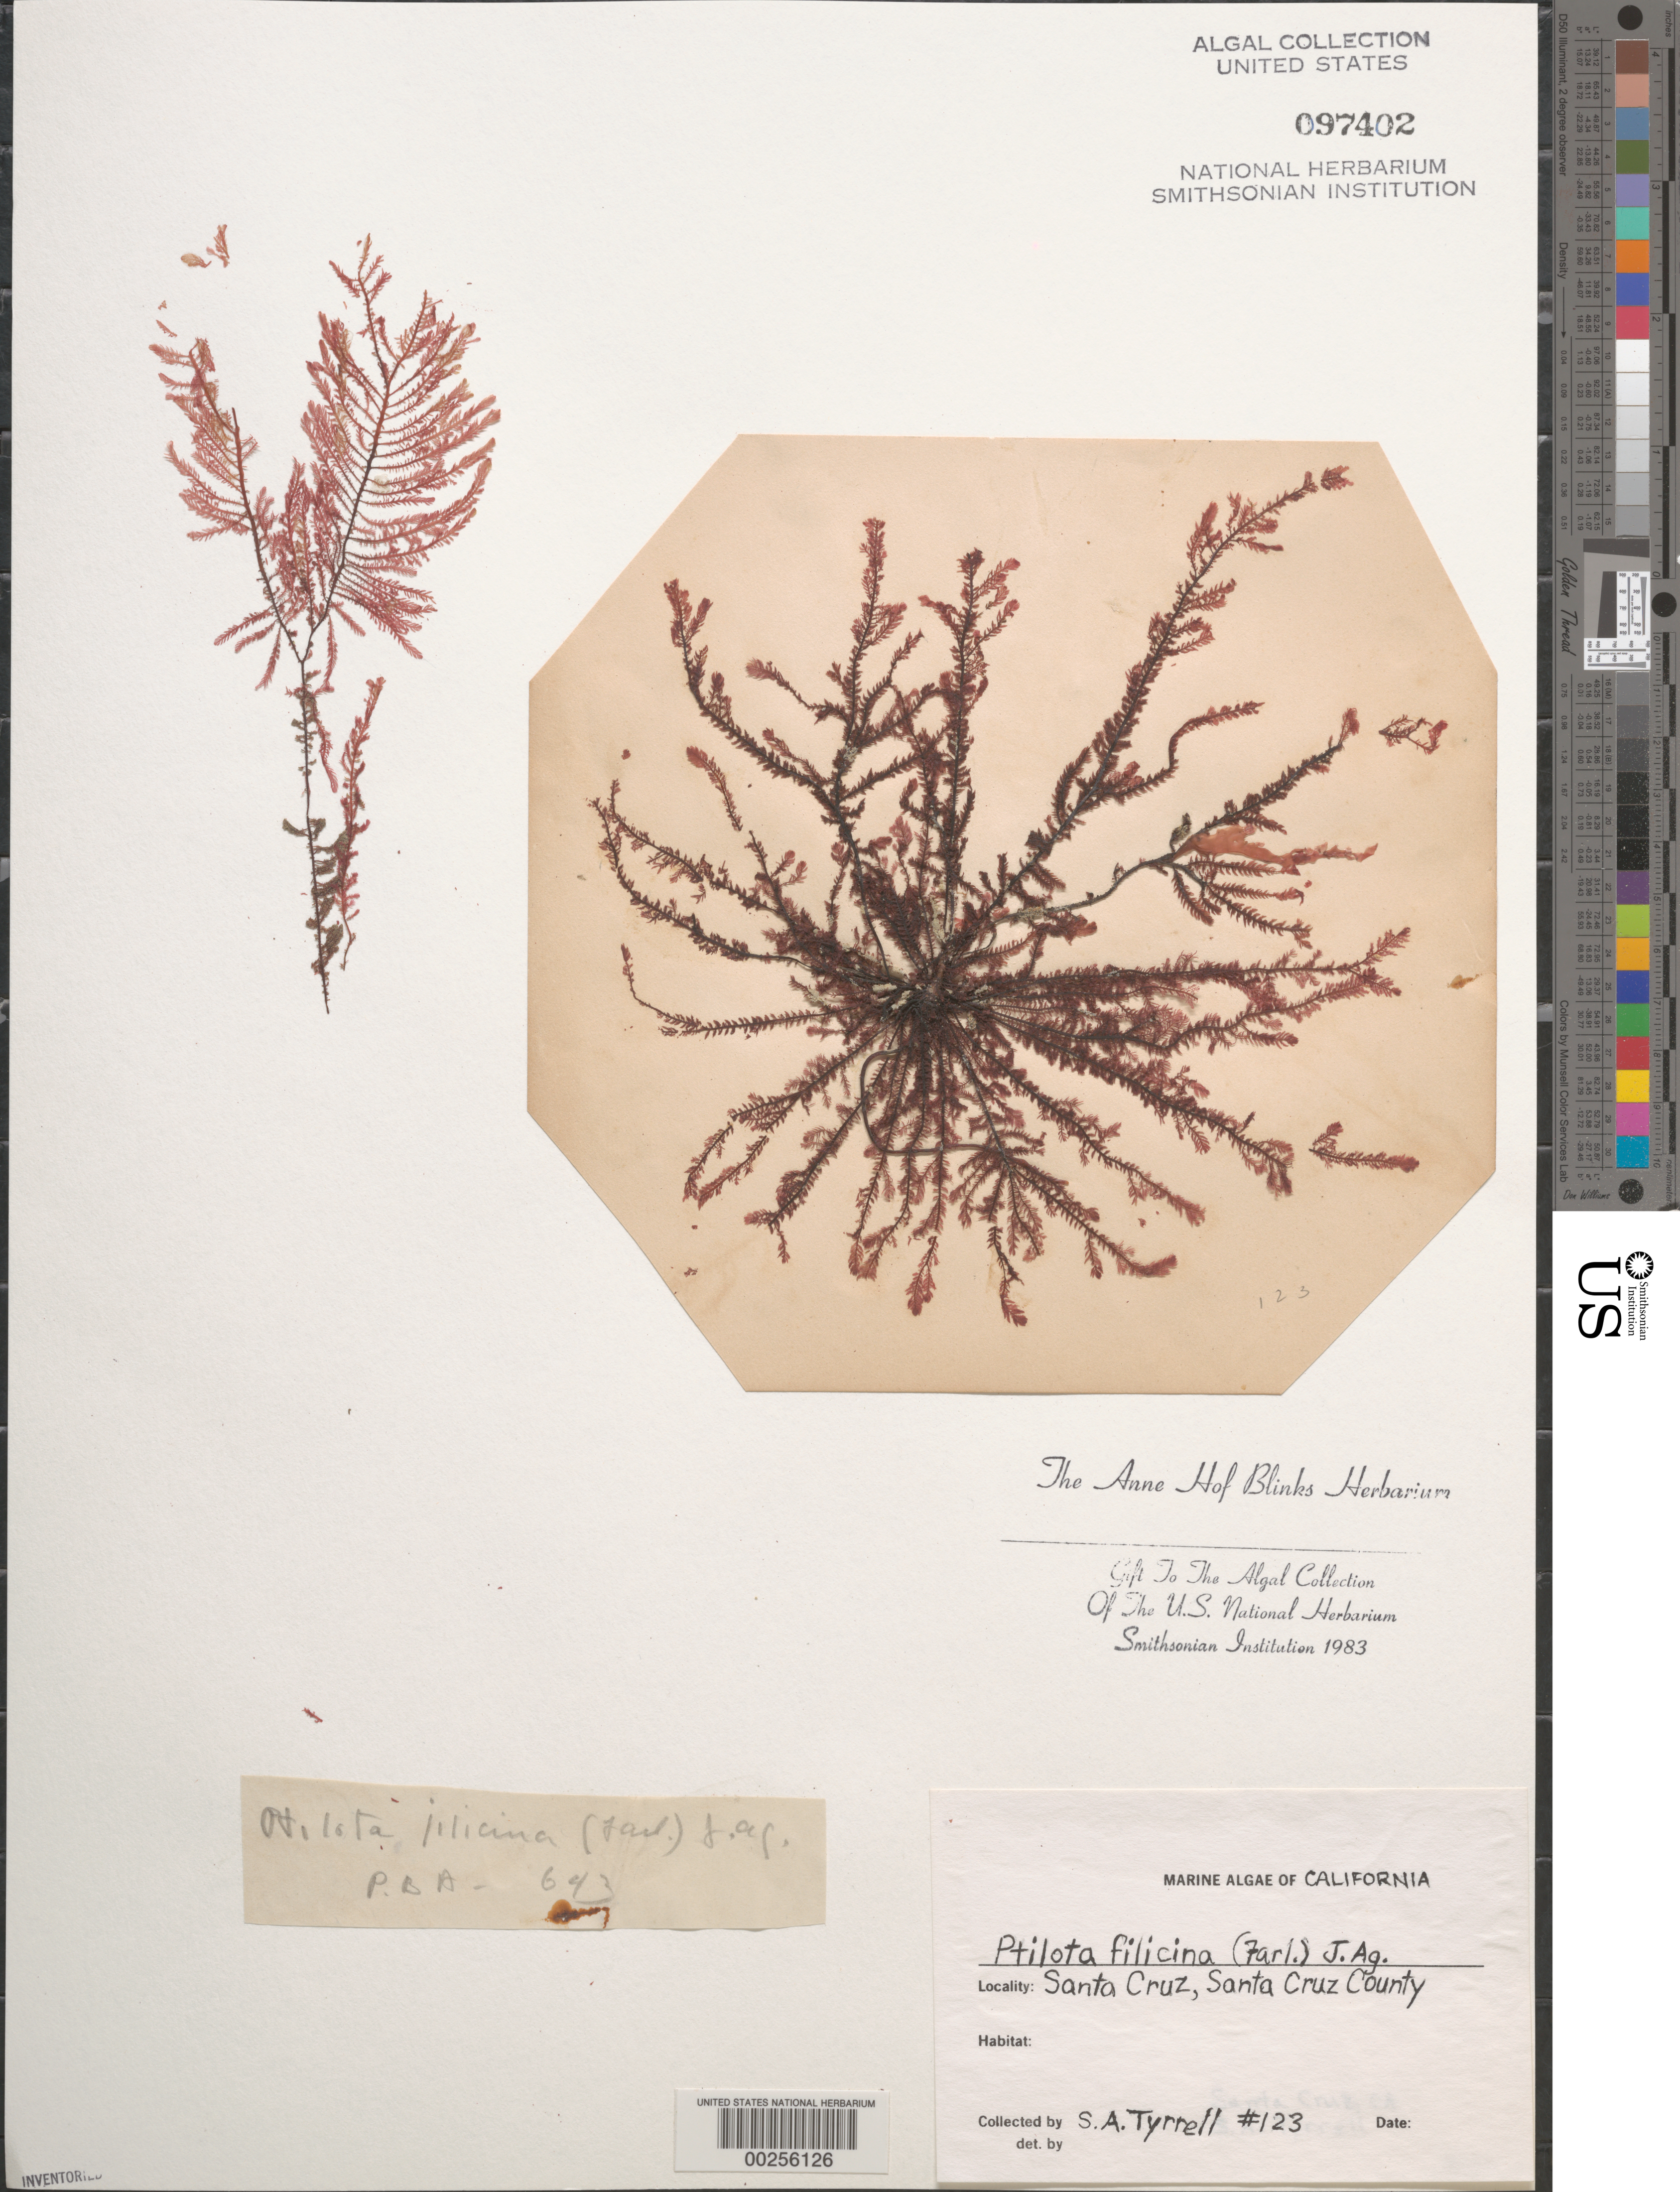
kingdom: Plantae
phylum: Rhodophyta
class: Florideophyceae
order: Ceramiales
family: Wrangeliaceae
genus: Ptilota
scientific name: Ptilota filicina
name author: J. Agardh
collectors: C. Tyrrell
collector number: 123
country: United States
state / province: California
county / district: Santa Cruz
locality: Santa Cruz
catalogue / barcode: US 97402